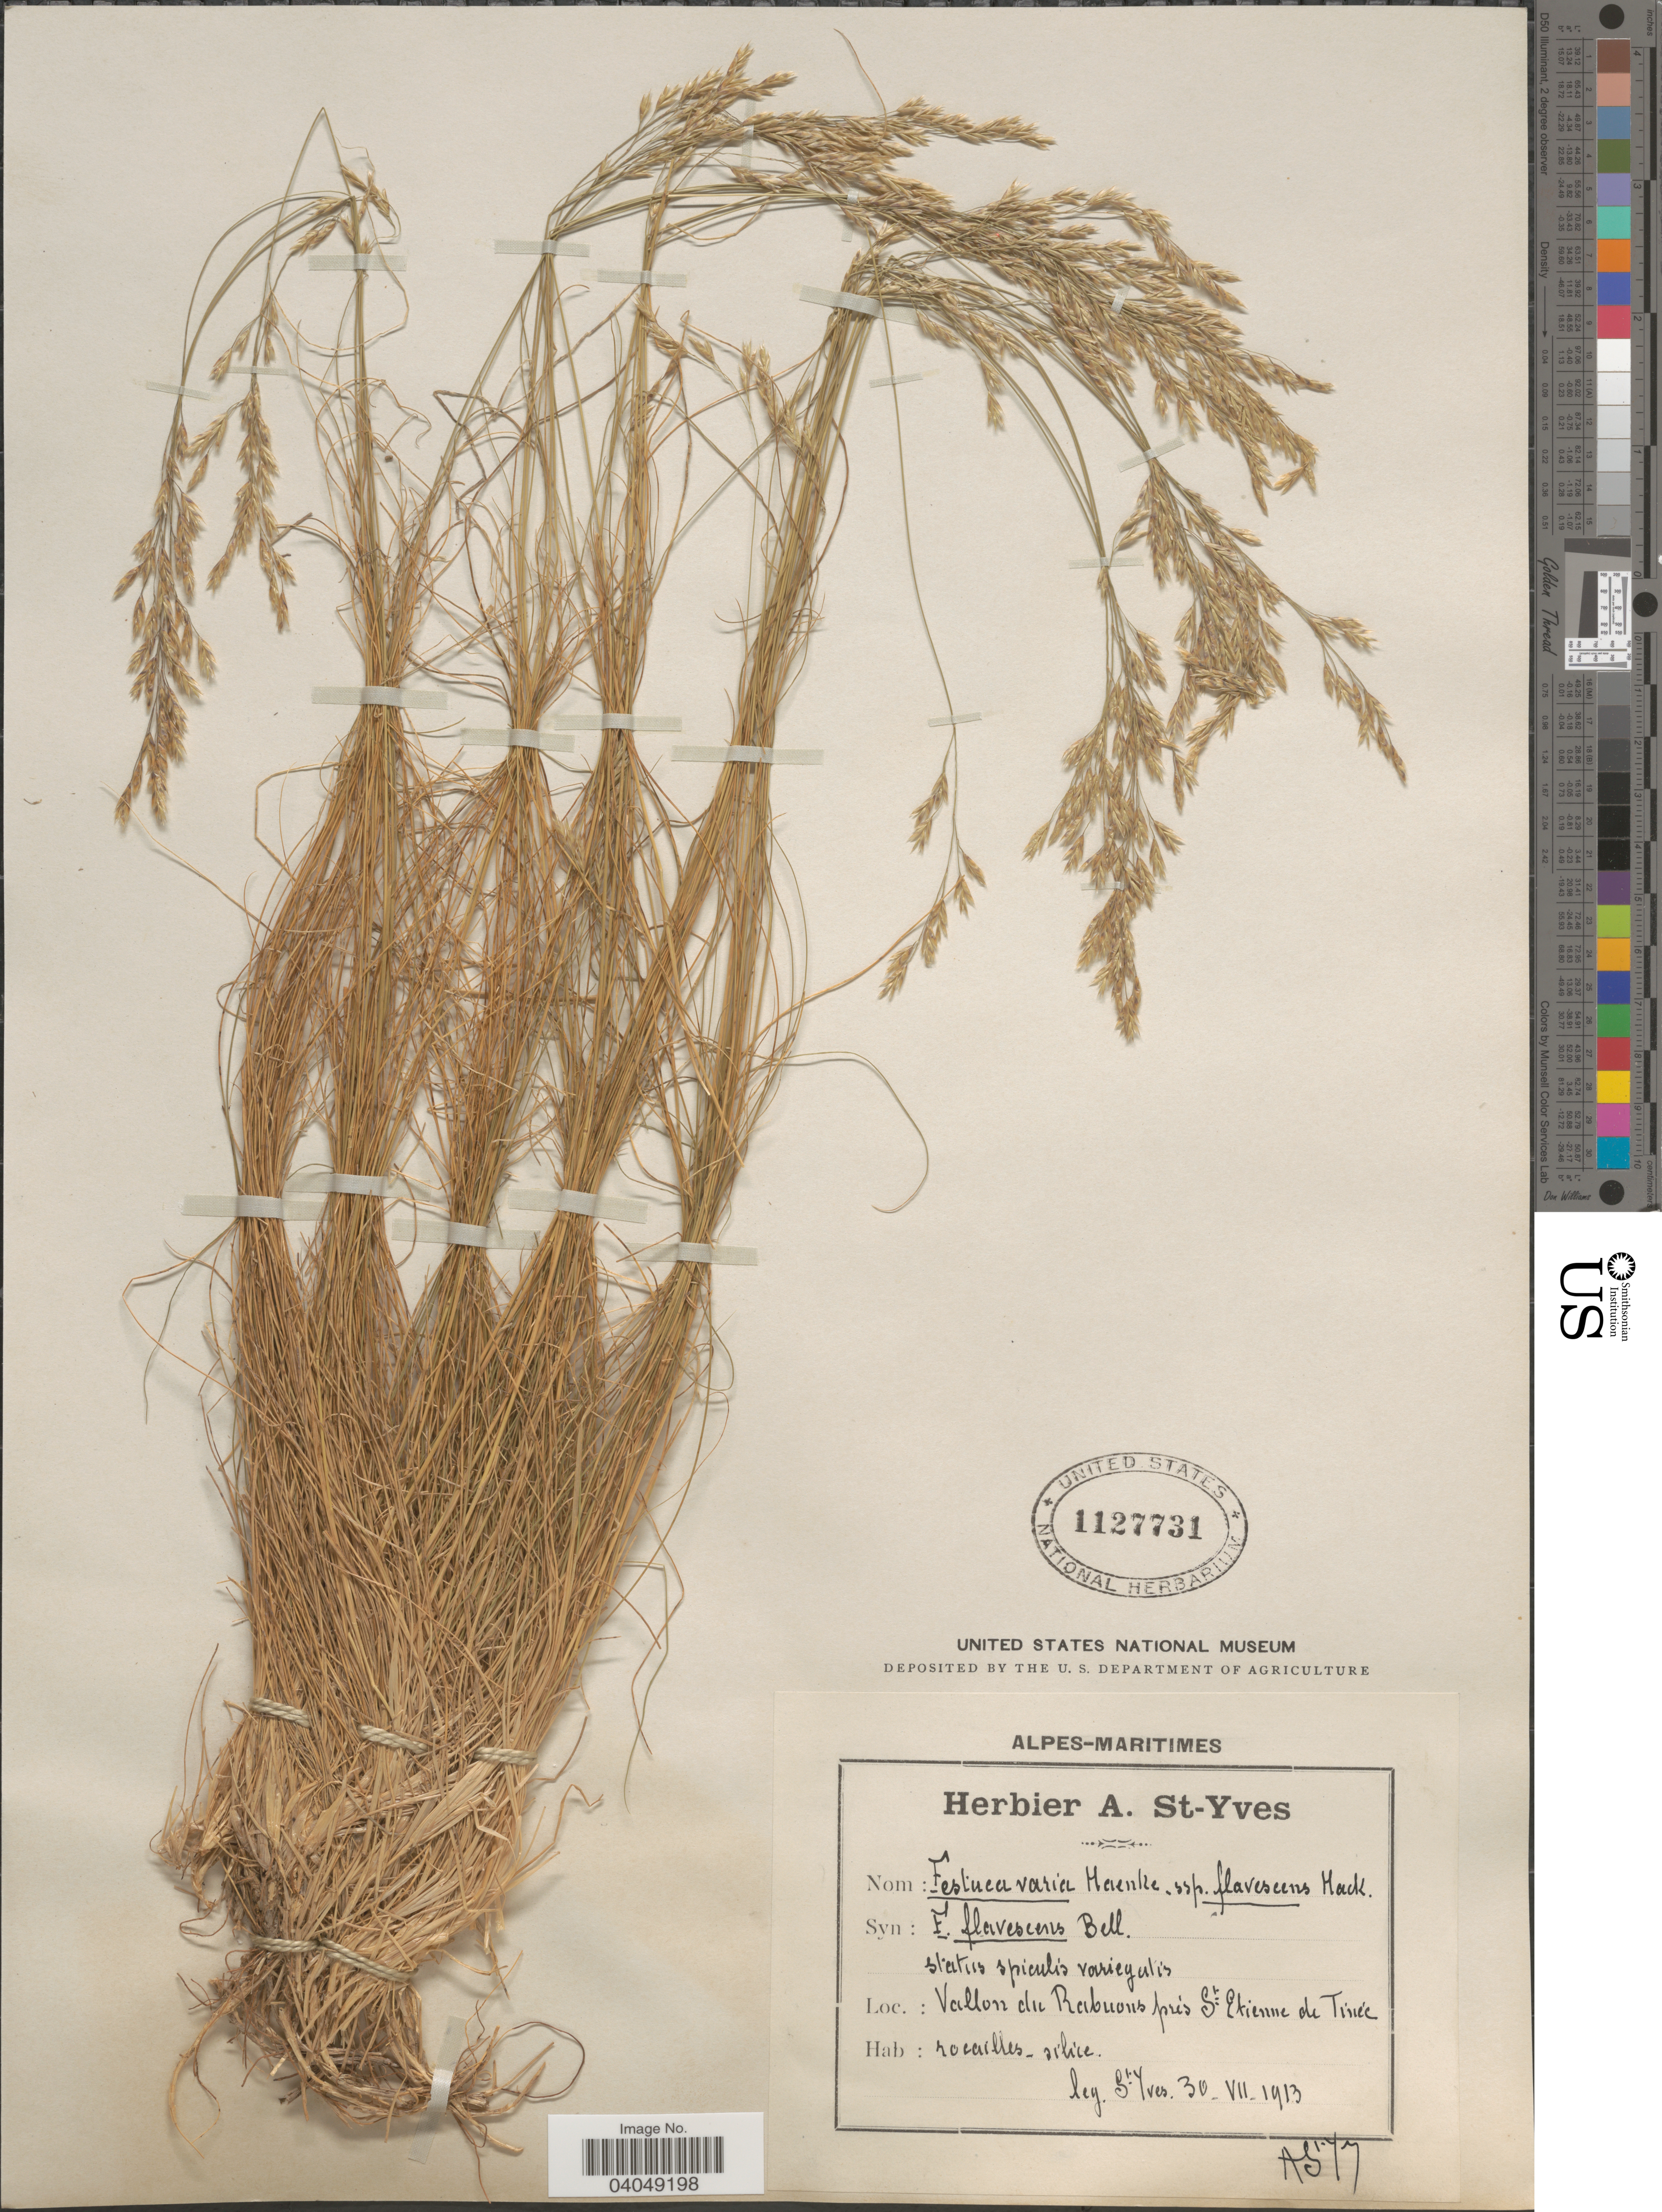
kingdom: Plantae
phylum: Tracheophyta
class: Liliopsida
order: Poales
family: Poaceae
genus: Festuca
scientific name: Festuca flavescens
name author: Bell.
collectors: A. Saint-Yves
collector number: AS77?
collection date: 1913-07-30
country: France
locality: Alpes-Maritimes. Vallon du Rabuons prés St. Etienne de Tinée.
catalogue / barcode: US 1127731